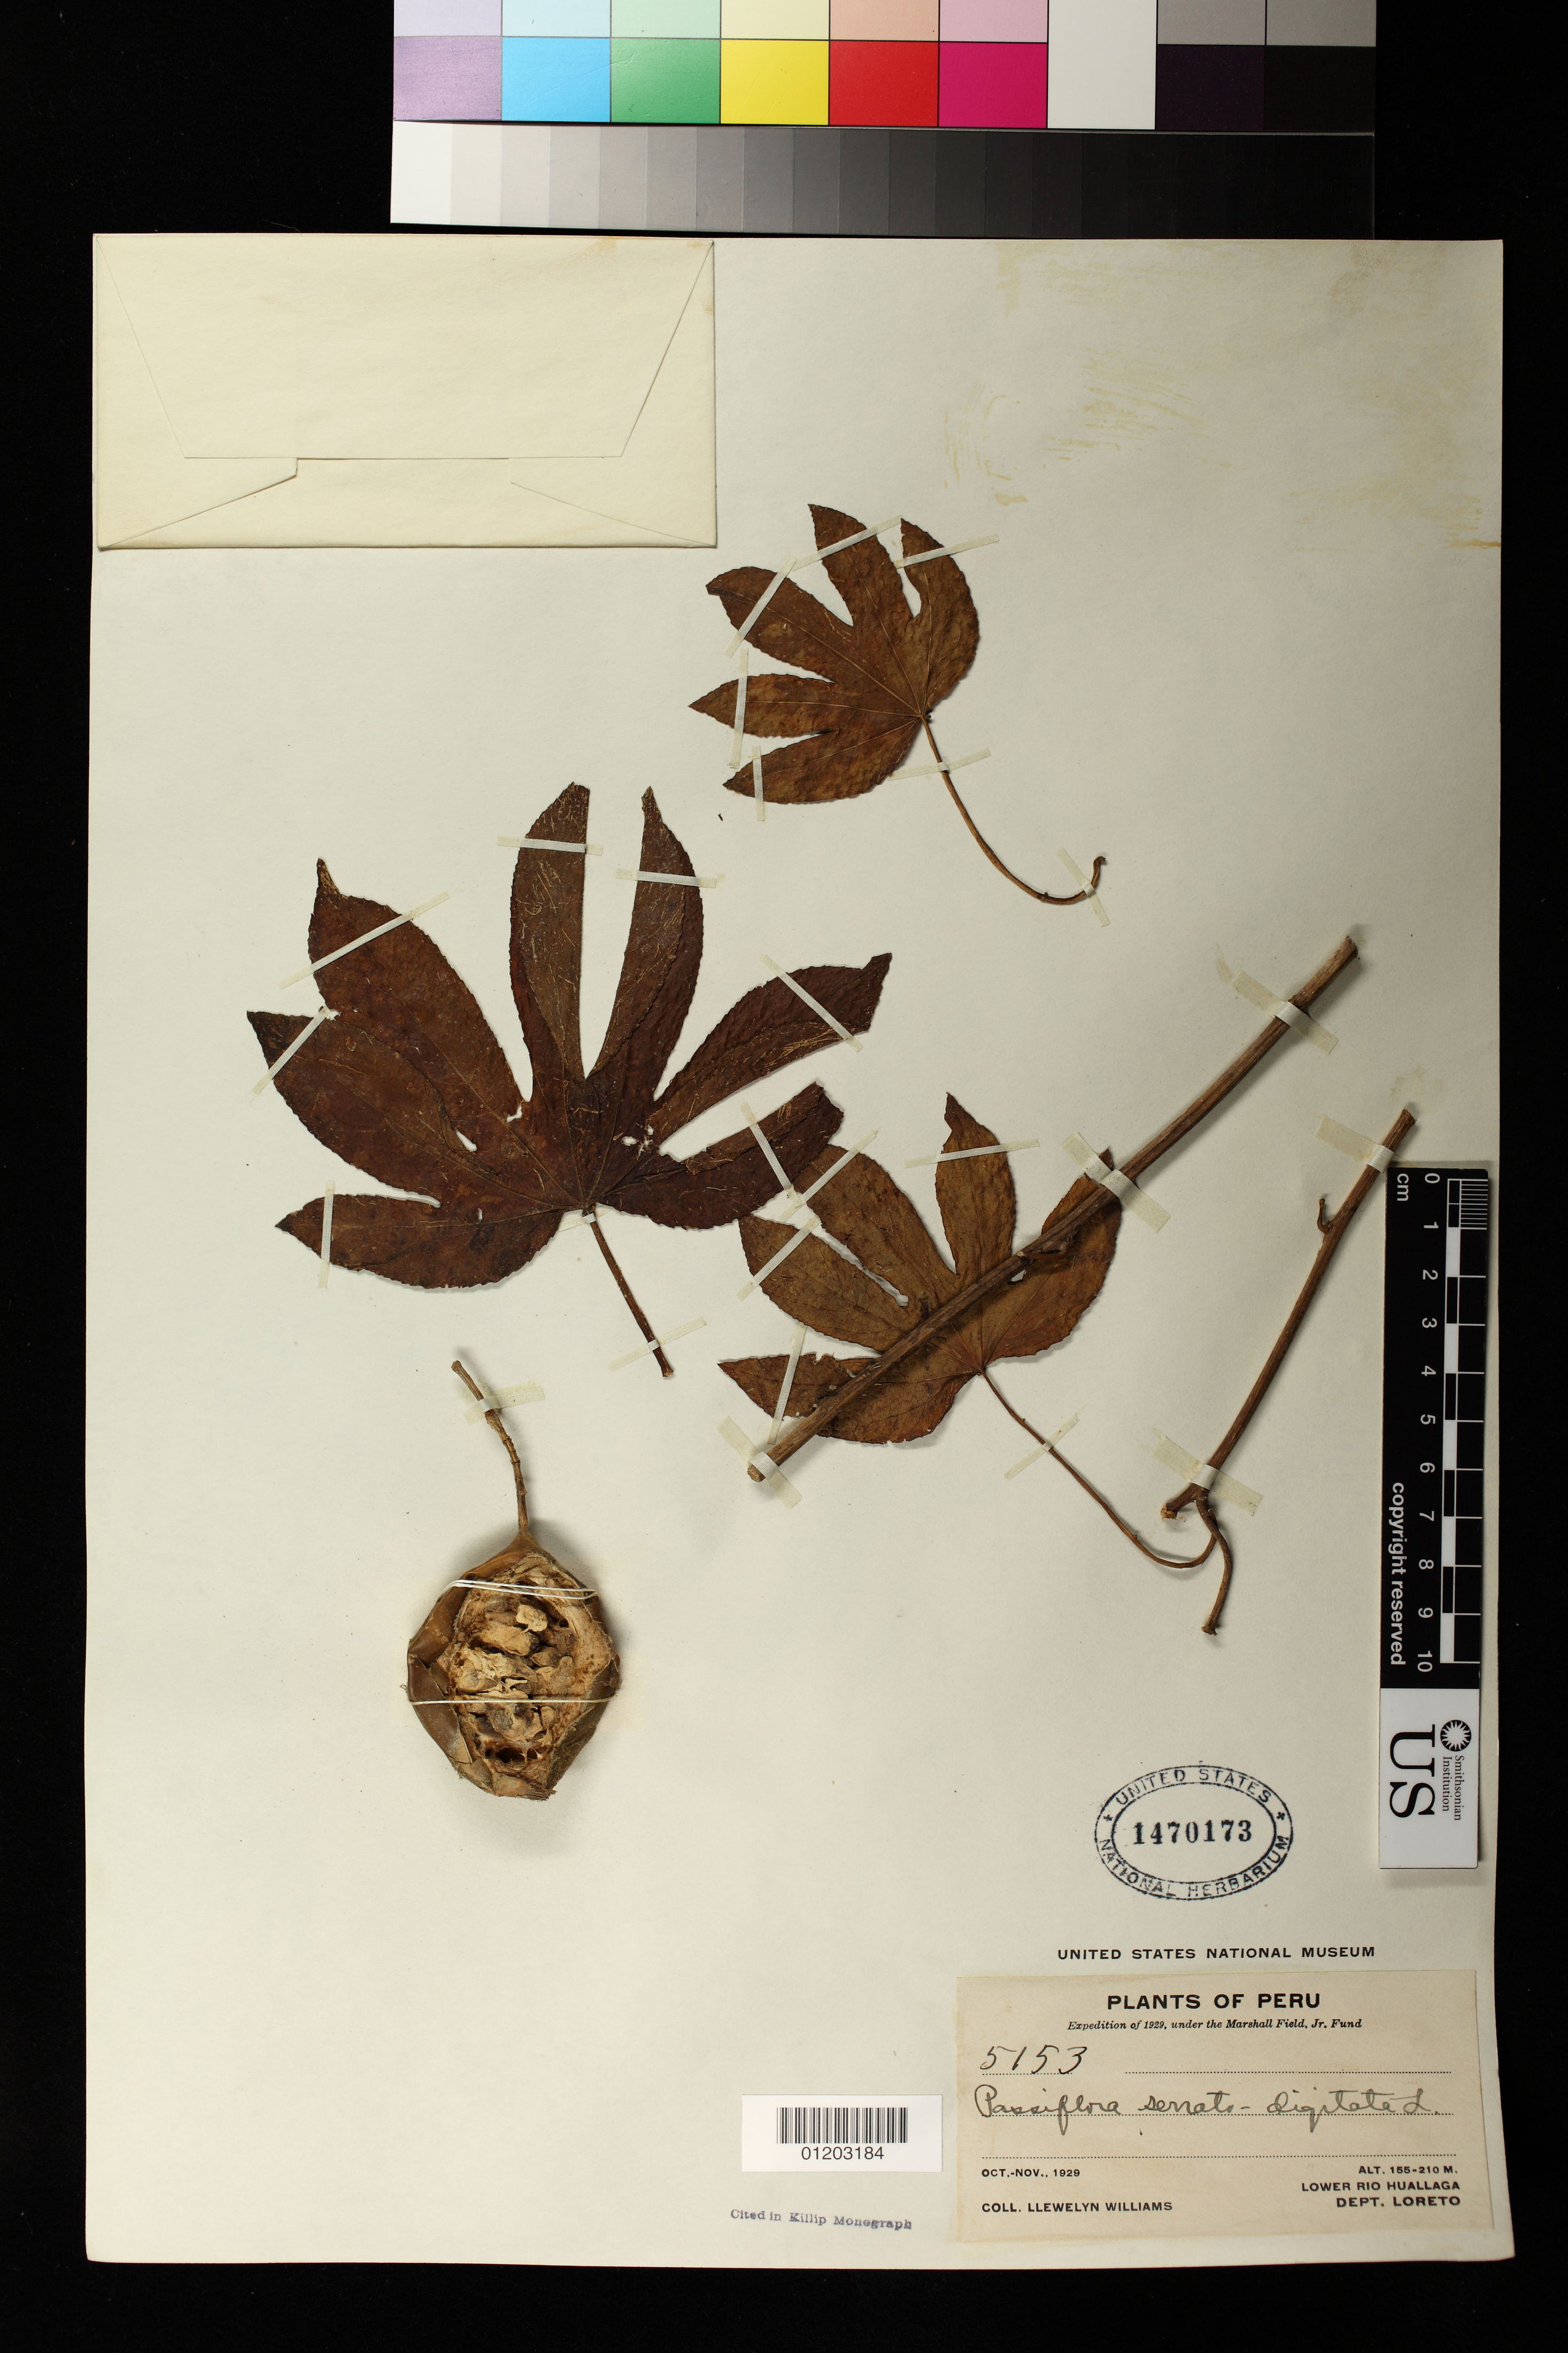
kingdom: Plantae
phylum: Tracheophyta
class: Magnoliopsida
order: Malpighiales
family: Passifloraceae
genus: Passiflora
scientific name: Passiflora serratodigitata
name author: L.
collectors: Ll. Williams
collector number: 5153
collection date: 1929-10/1929-11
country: Peru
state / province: Loreto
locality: Lower Rio Huallaga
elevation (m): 155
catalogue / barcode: US 1470173